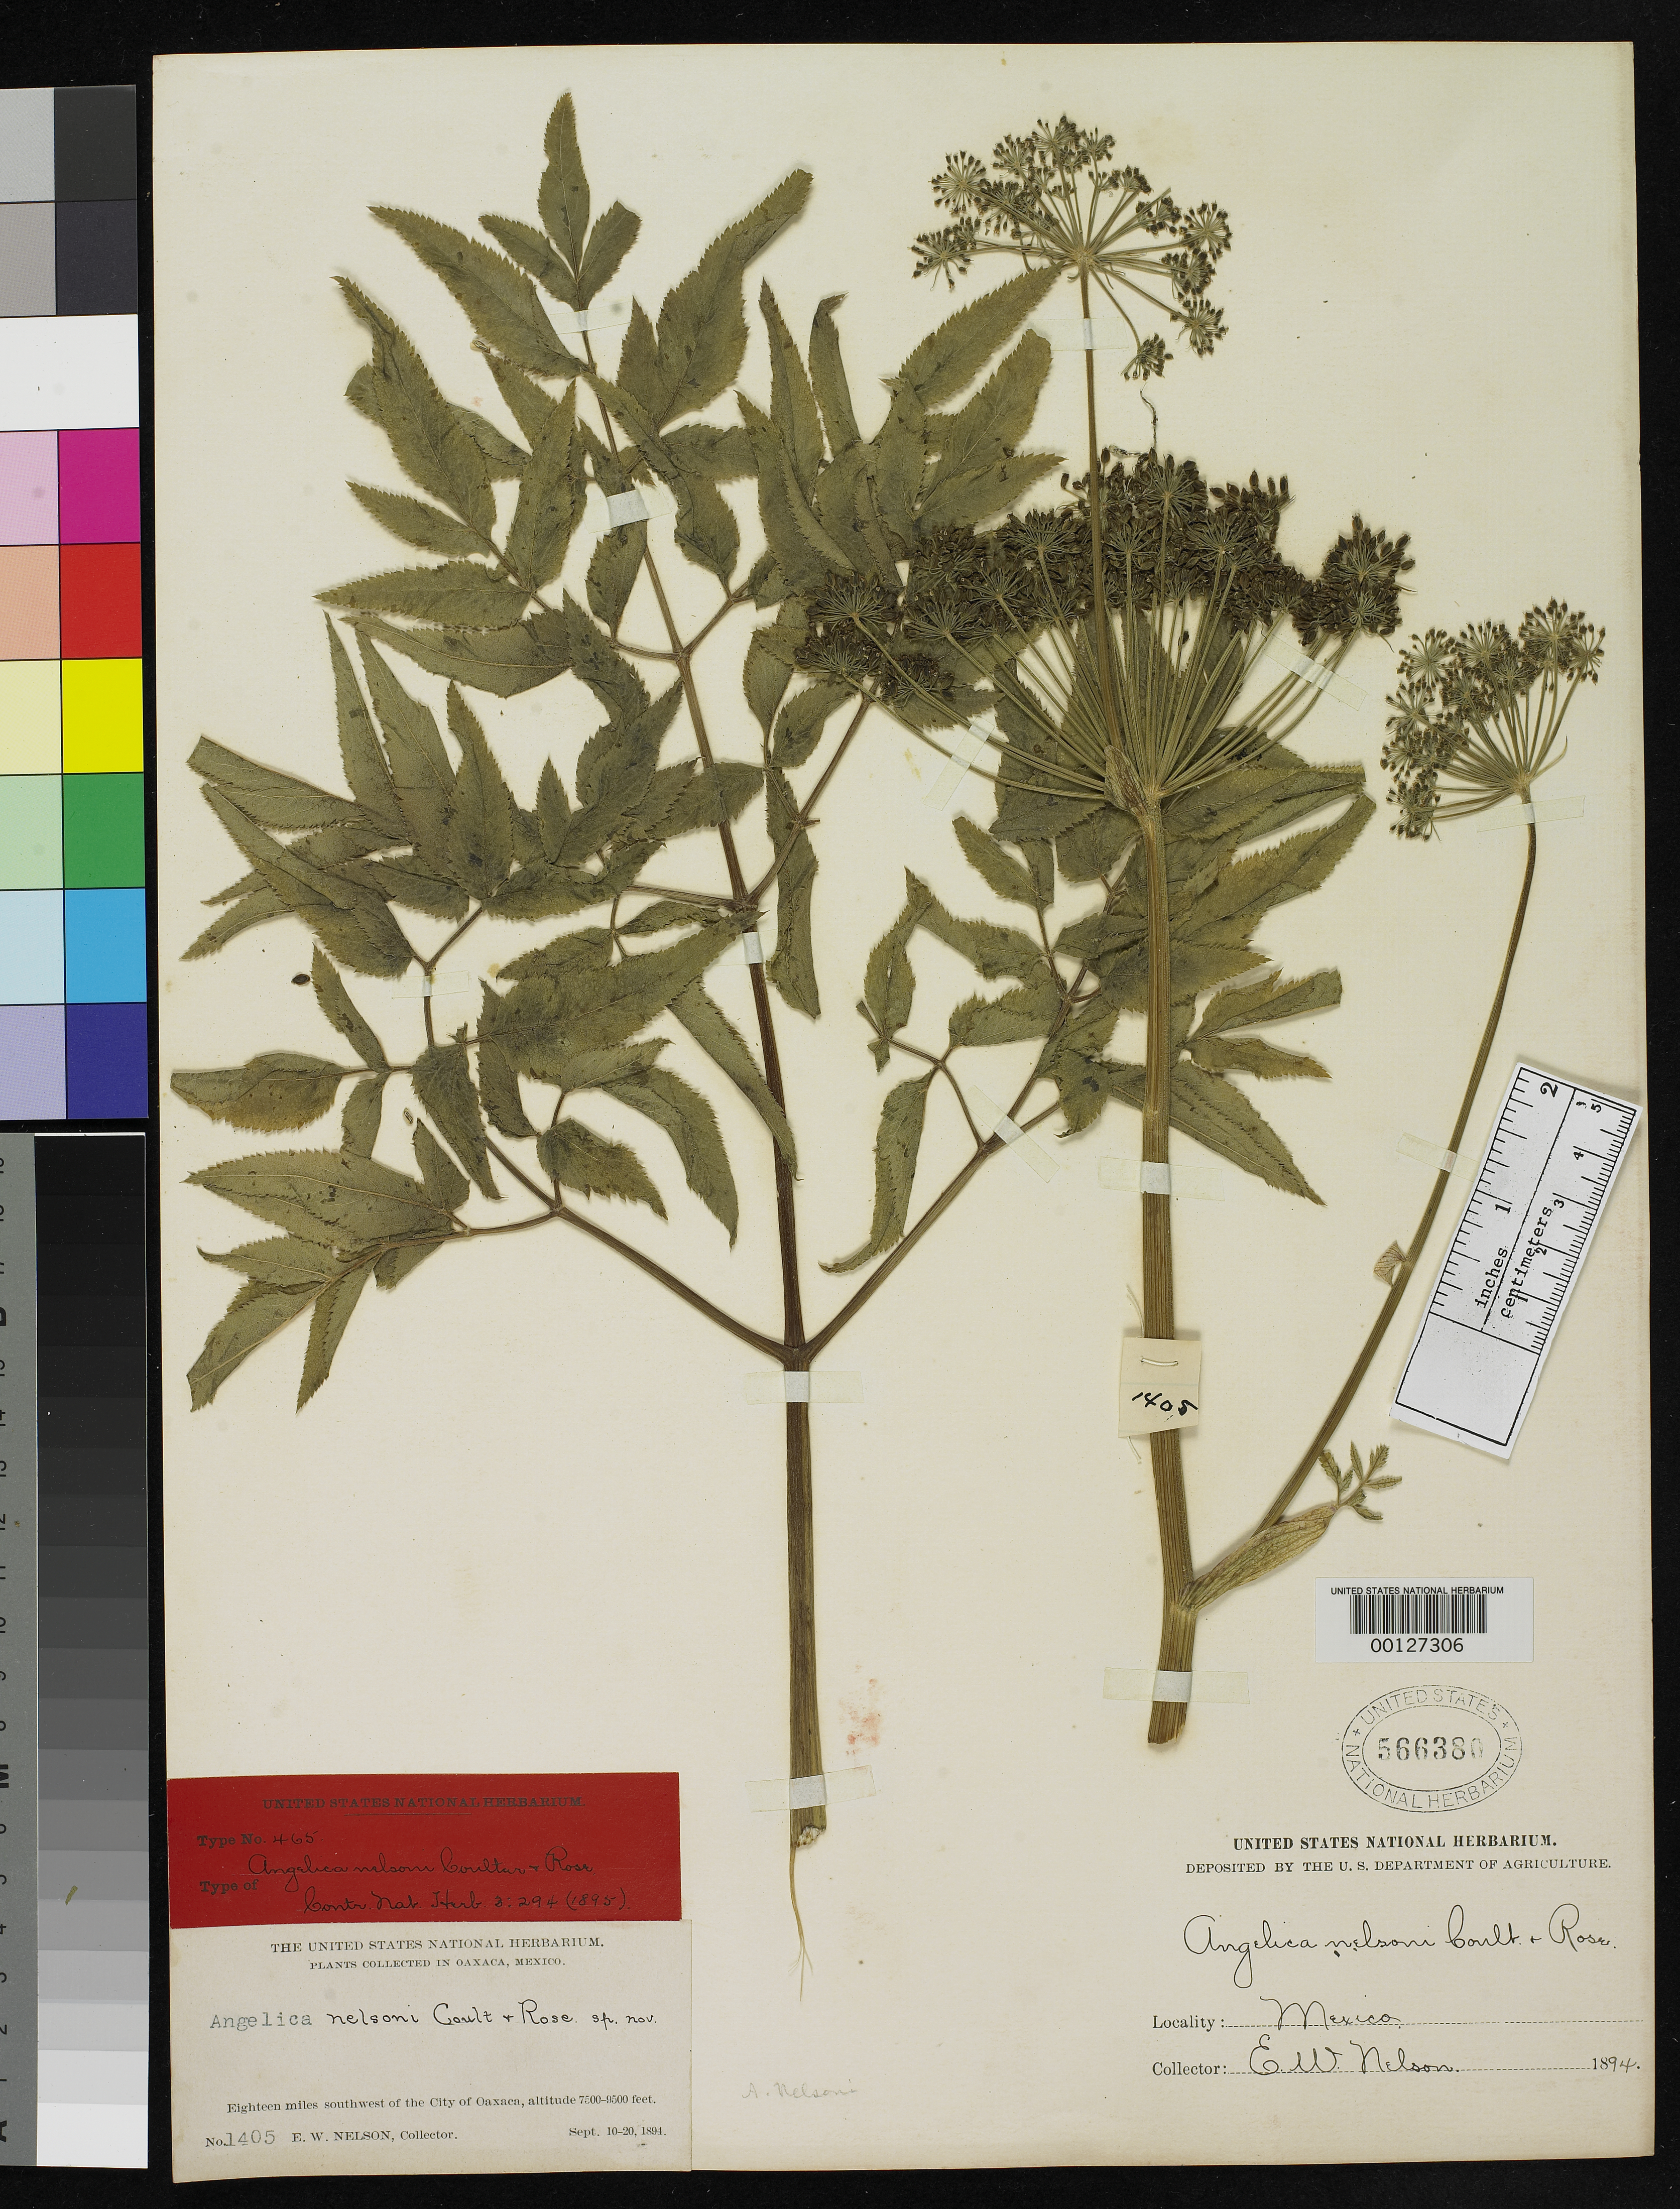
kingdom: Plantae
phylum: Tracheophyta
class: Magnoliopsida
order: Apiales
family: Apiaceae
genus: Angelica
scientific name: Angelica nelsonii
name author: J.M. Coult. & Rose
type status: Type Collection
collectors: E. W. Nelson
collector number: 1405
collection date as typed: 10 Sep 1894 to 20 Sep 1894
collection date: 1894-09-10/1894-09-20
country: Mexico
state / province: Oaxaca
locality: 18 mi SW of city of Oaxaca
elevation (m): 2286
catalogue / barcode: US 566380